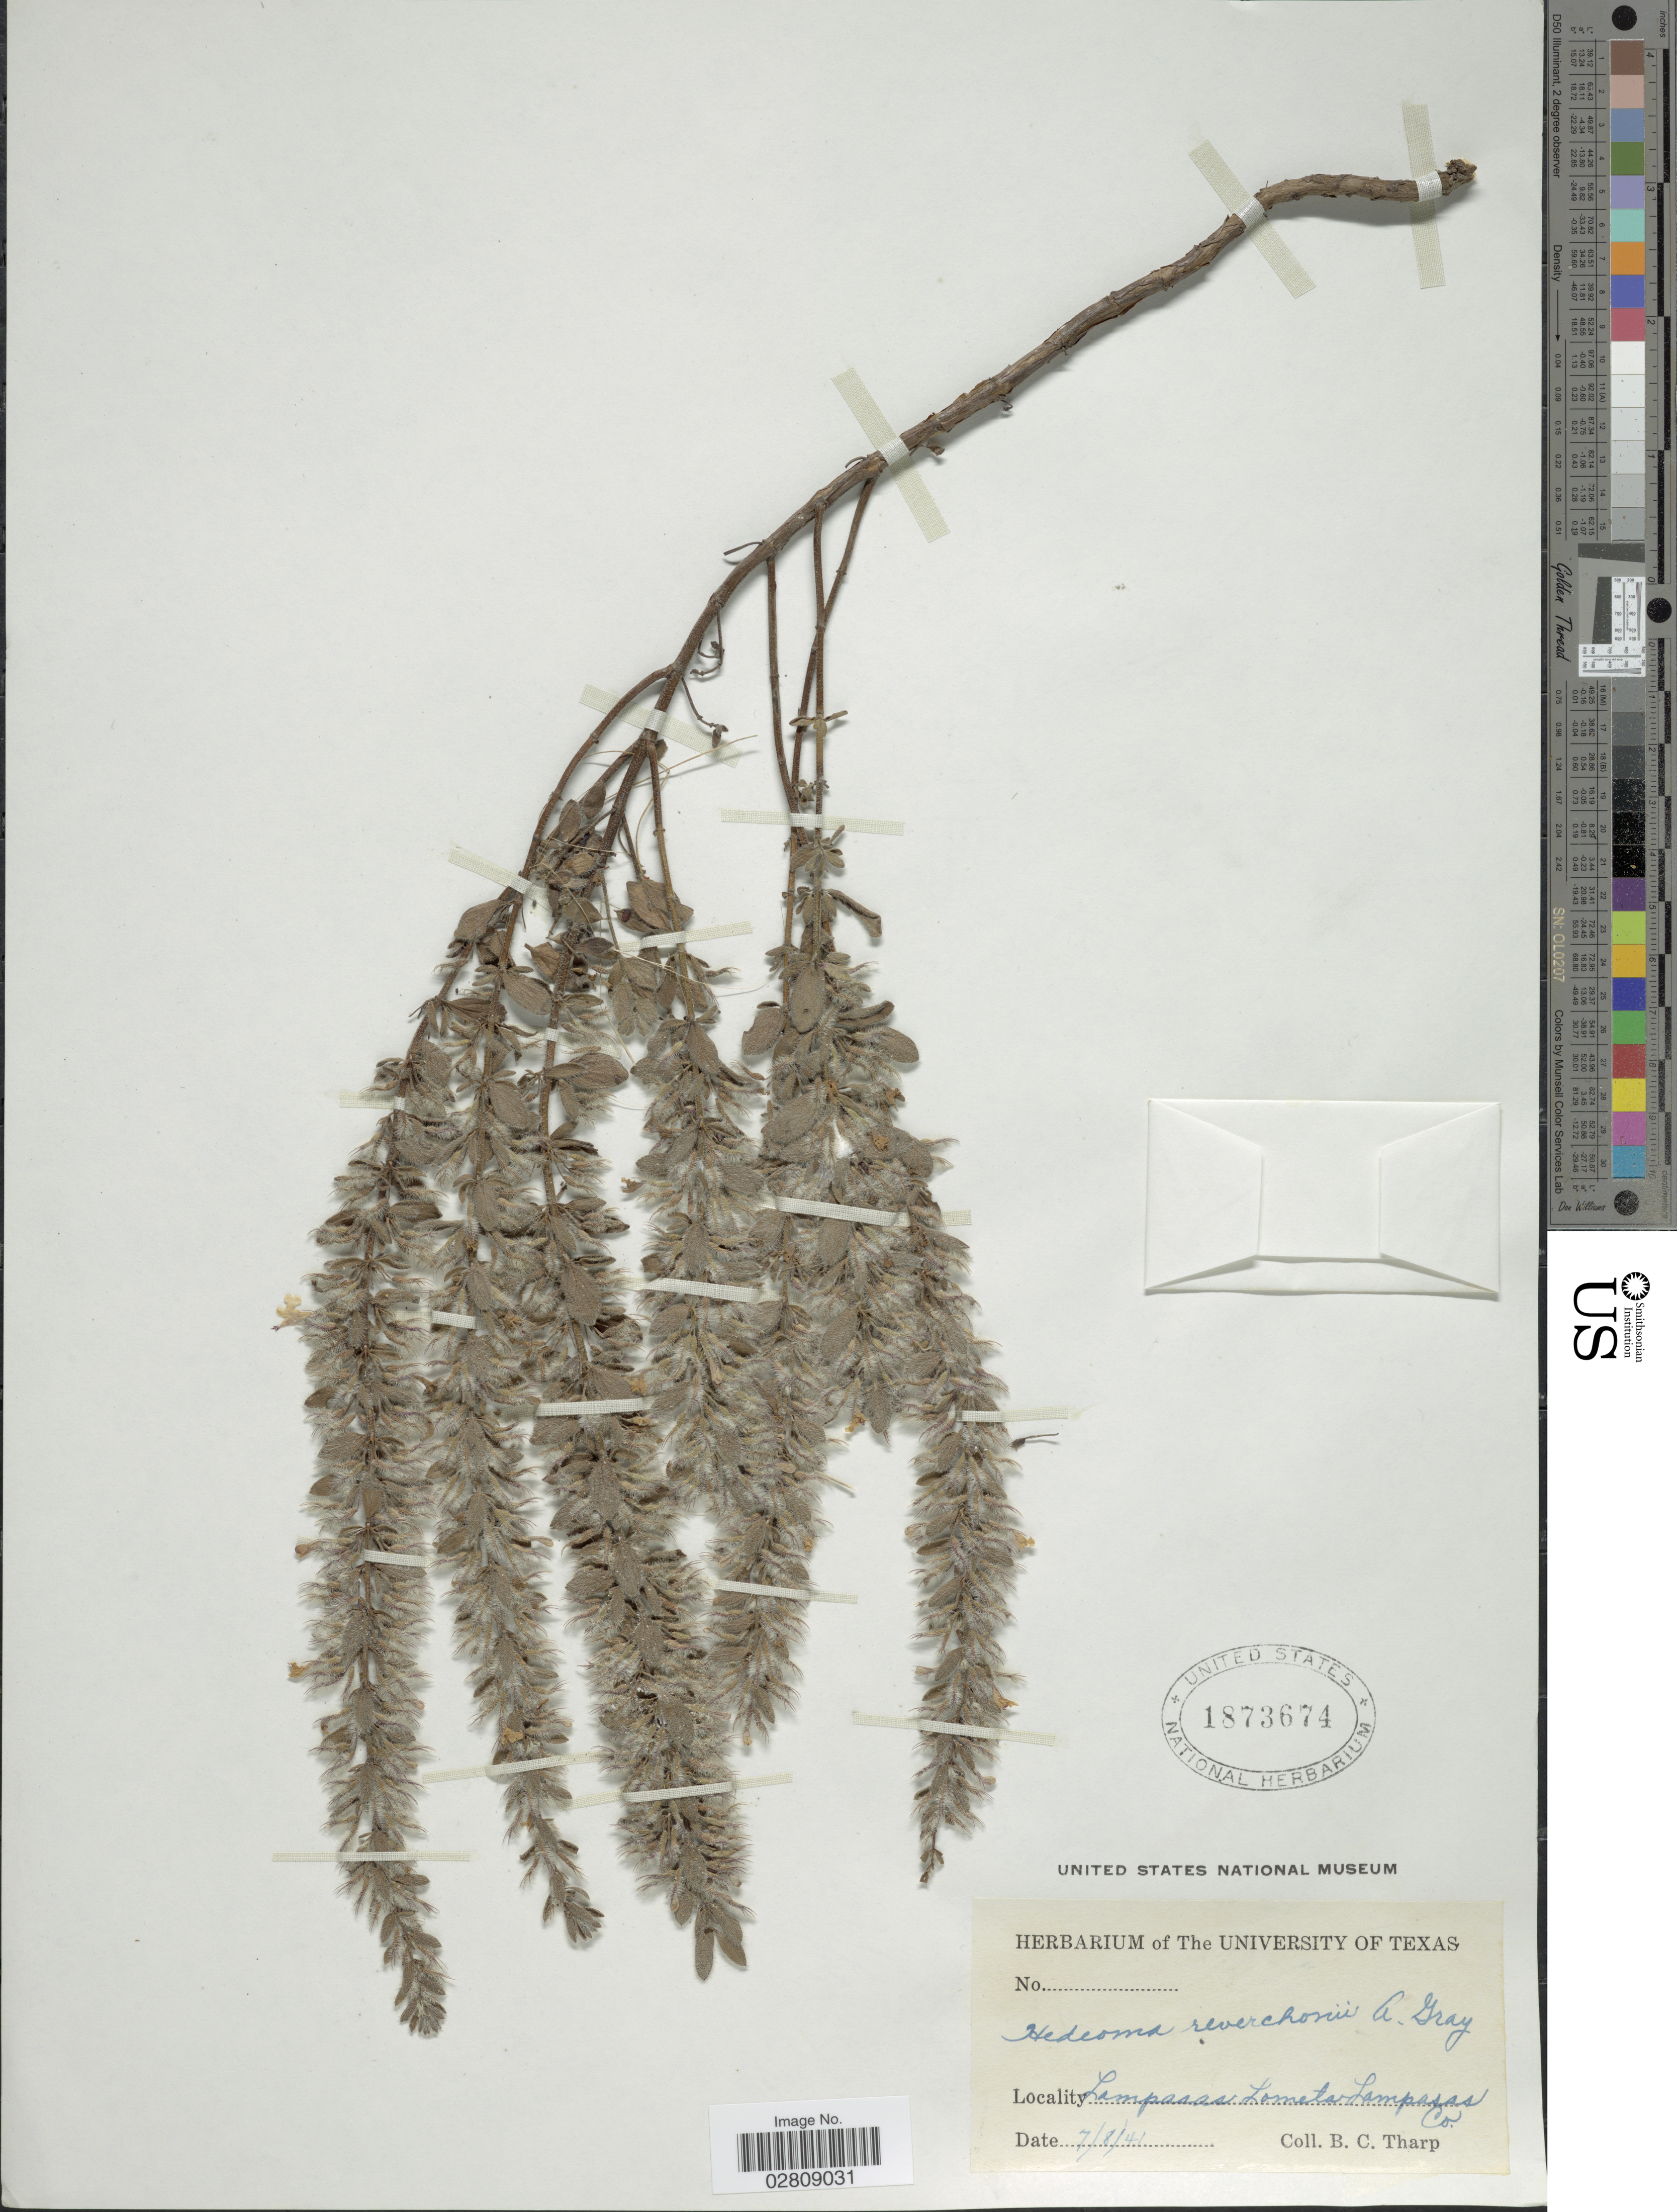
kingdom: Plantae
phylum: Tracheophyta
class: Magnoliopsida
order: Lamiales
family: Lamiaceae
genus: Hedeoma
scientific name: Hedeoma reverchonii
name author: (A. Gray) A. Gray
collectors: B. C. Tharp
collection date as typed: Transcribed d/m/y: 8/7/41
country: United States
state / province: Texas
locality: Lampasas Lometa Lampasas Co.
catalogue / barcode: US 1873674